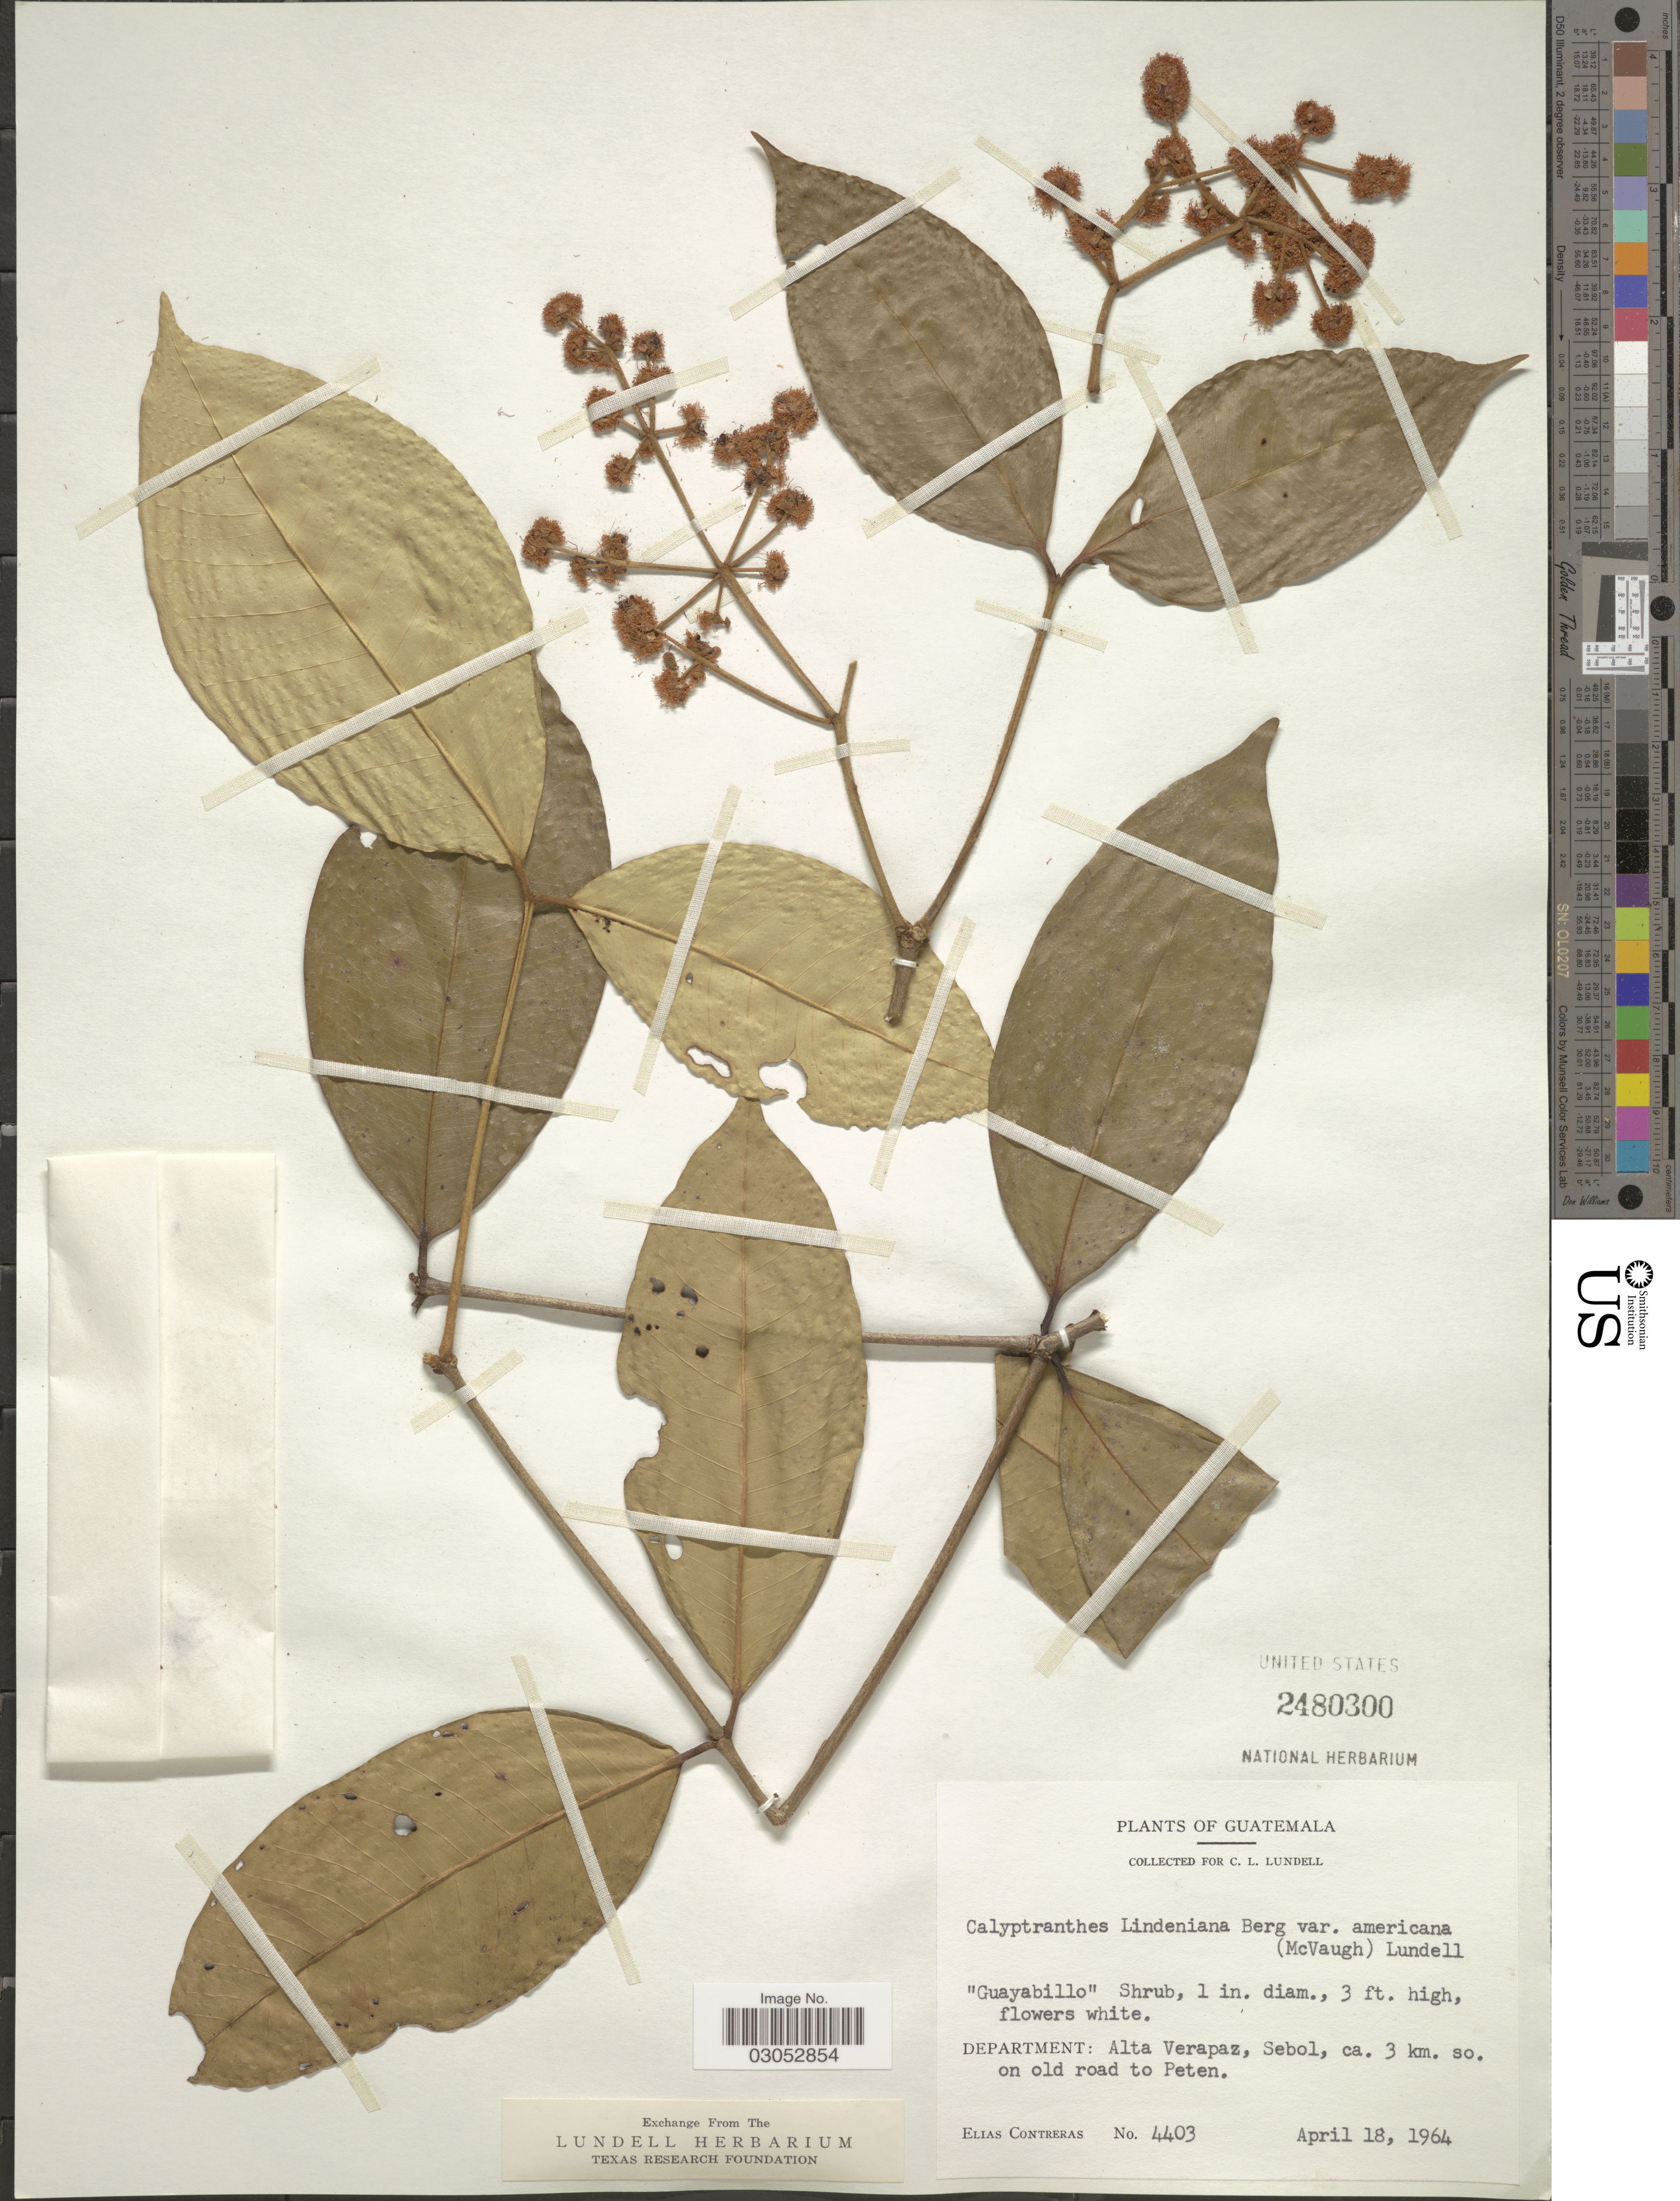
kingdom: Plantae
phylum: Tracheophyta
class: Magnoliopsida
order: Myrtales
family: Myrtaceae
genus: Myrcia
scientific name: Myrcia pendens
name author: A.R. Lourenço & Sánchez-Cháv.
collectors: E. Contreras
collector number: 4403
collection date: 1964-04-18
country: Guatemala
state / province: Alta Verapaz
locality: Department: Alta Verapaz, Sebol, ca. 3 km. so. on old road to Peten.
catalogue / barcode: US 2480300